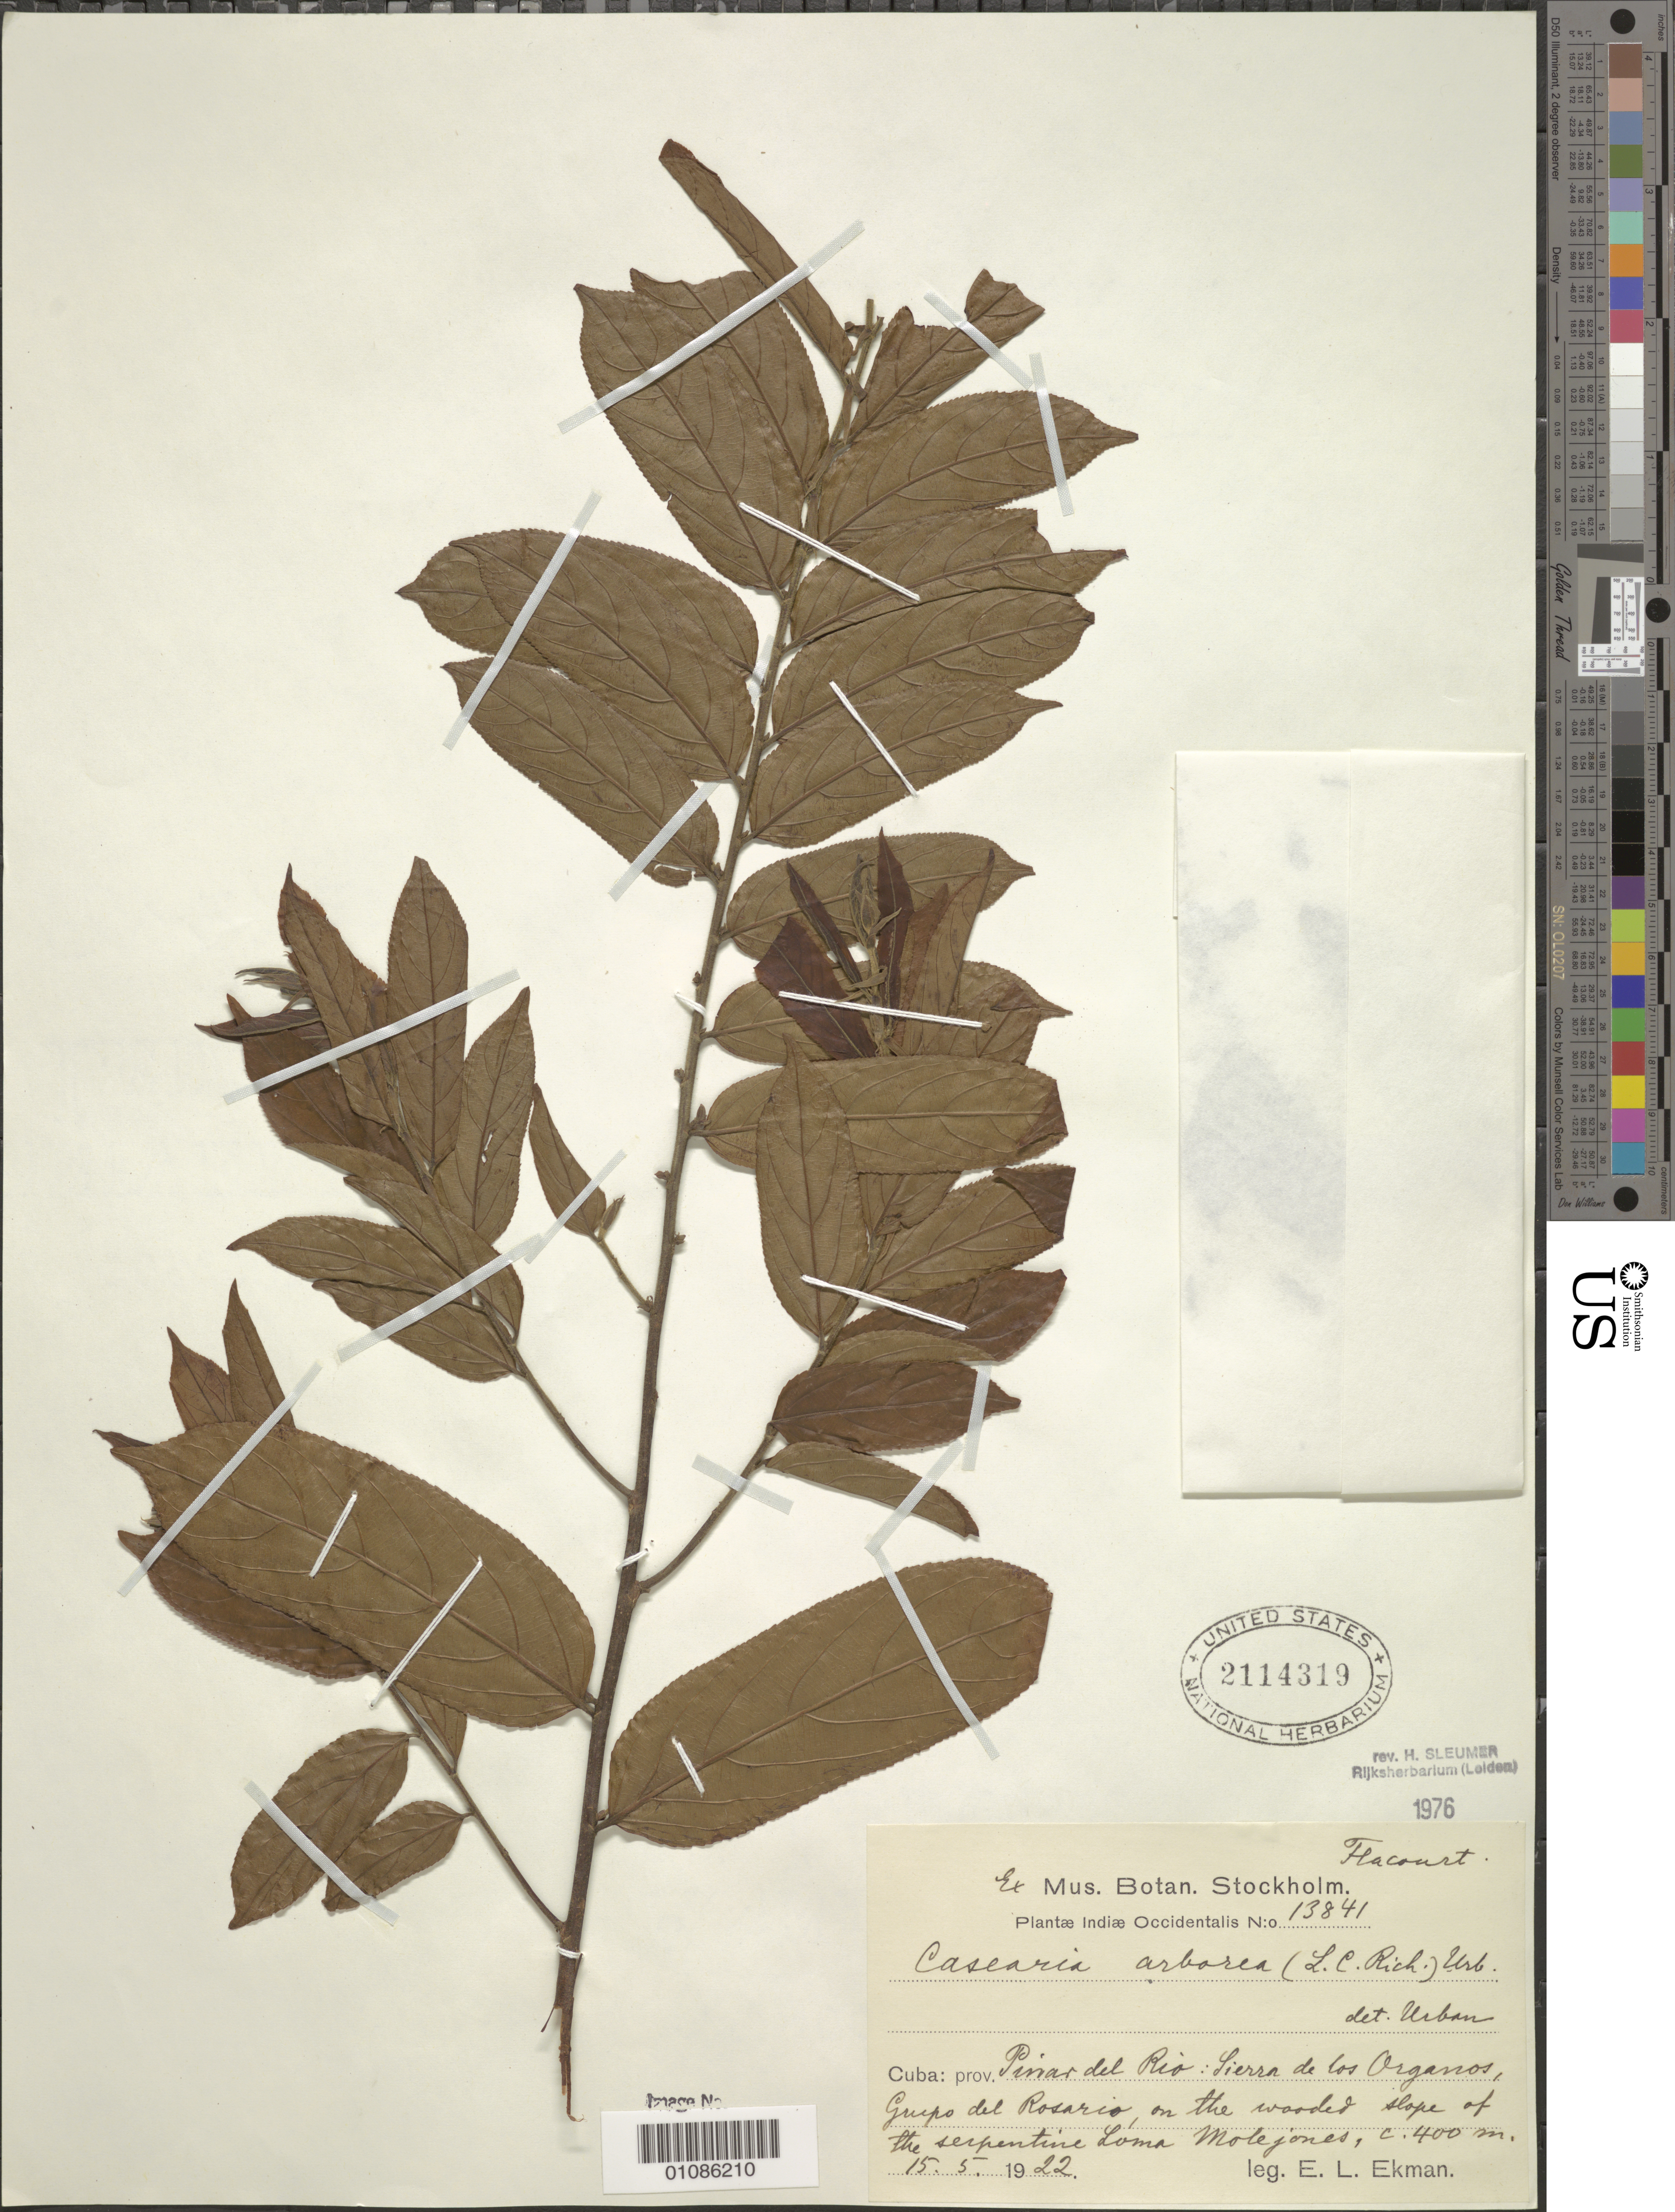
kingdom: Plantae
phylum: Tracheophyta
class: Magnoliopsida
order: Malpighiales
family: Salicaceae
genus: Casearia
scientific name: Casearia arborea subsp. arborea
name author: (Rich.) Urb.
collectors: E. L. Ekman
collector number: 13841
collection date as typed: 15 May 1922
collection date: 1922-05-15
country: Cuba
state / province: Pinar del Rio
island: Cuba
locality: Pinar del Rio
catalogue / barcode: US 2114319